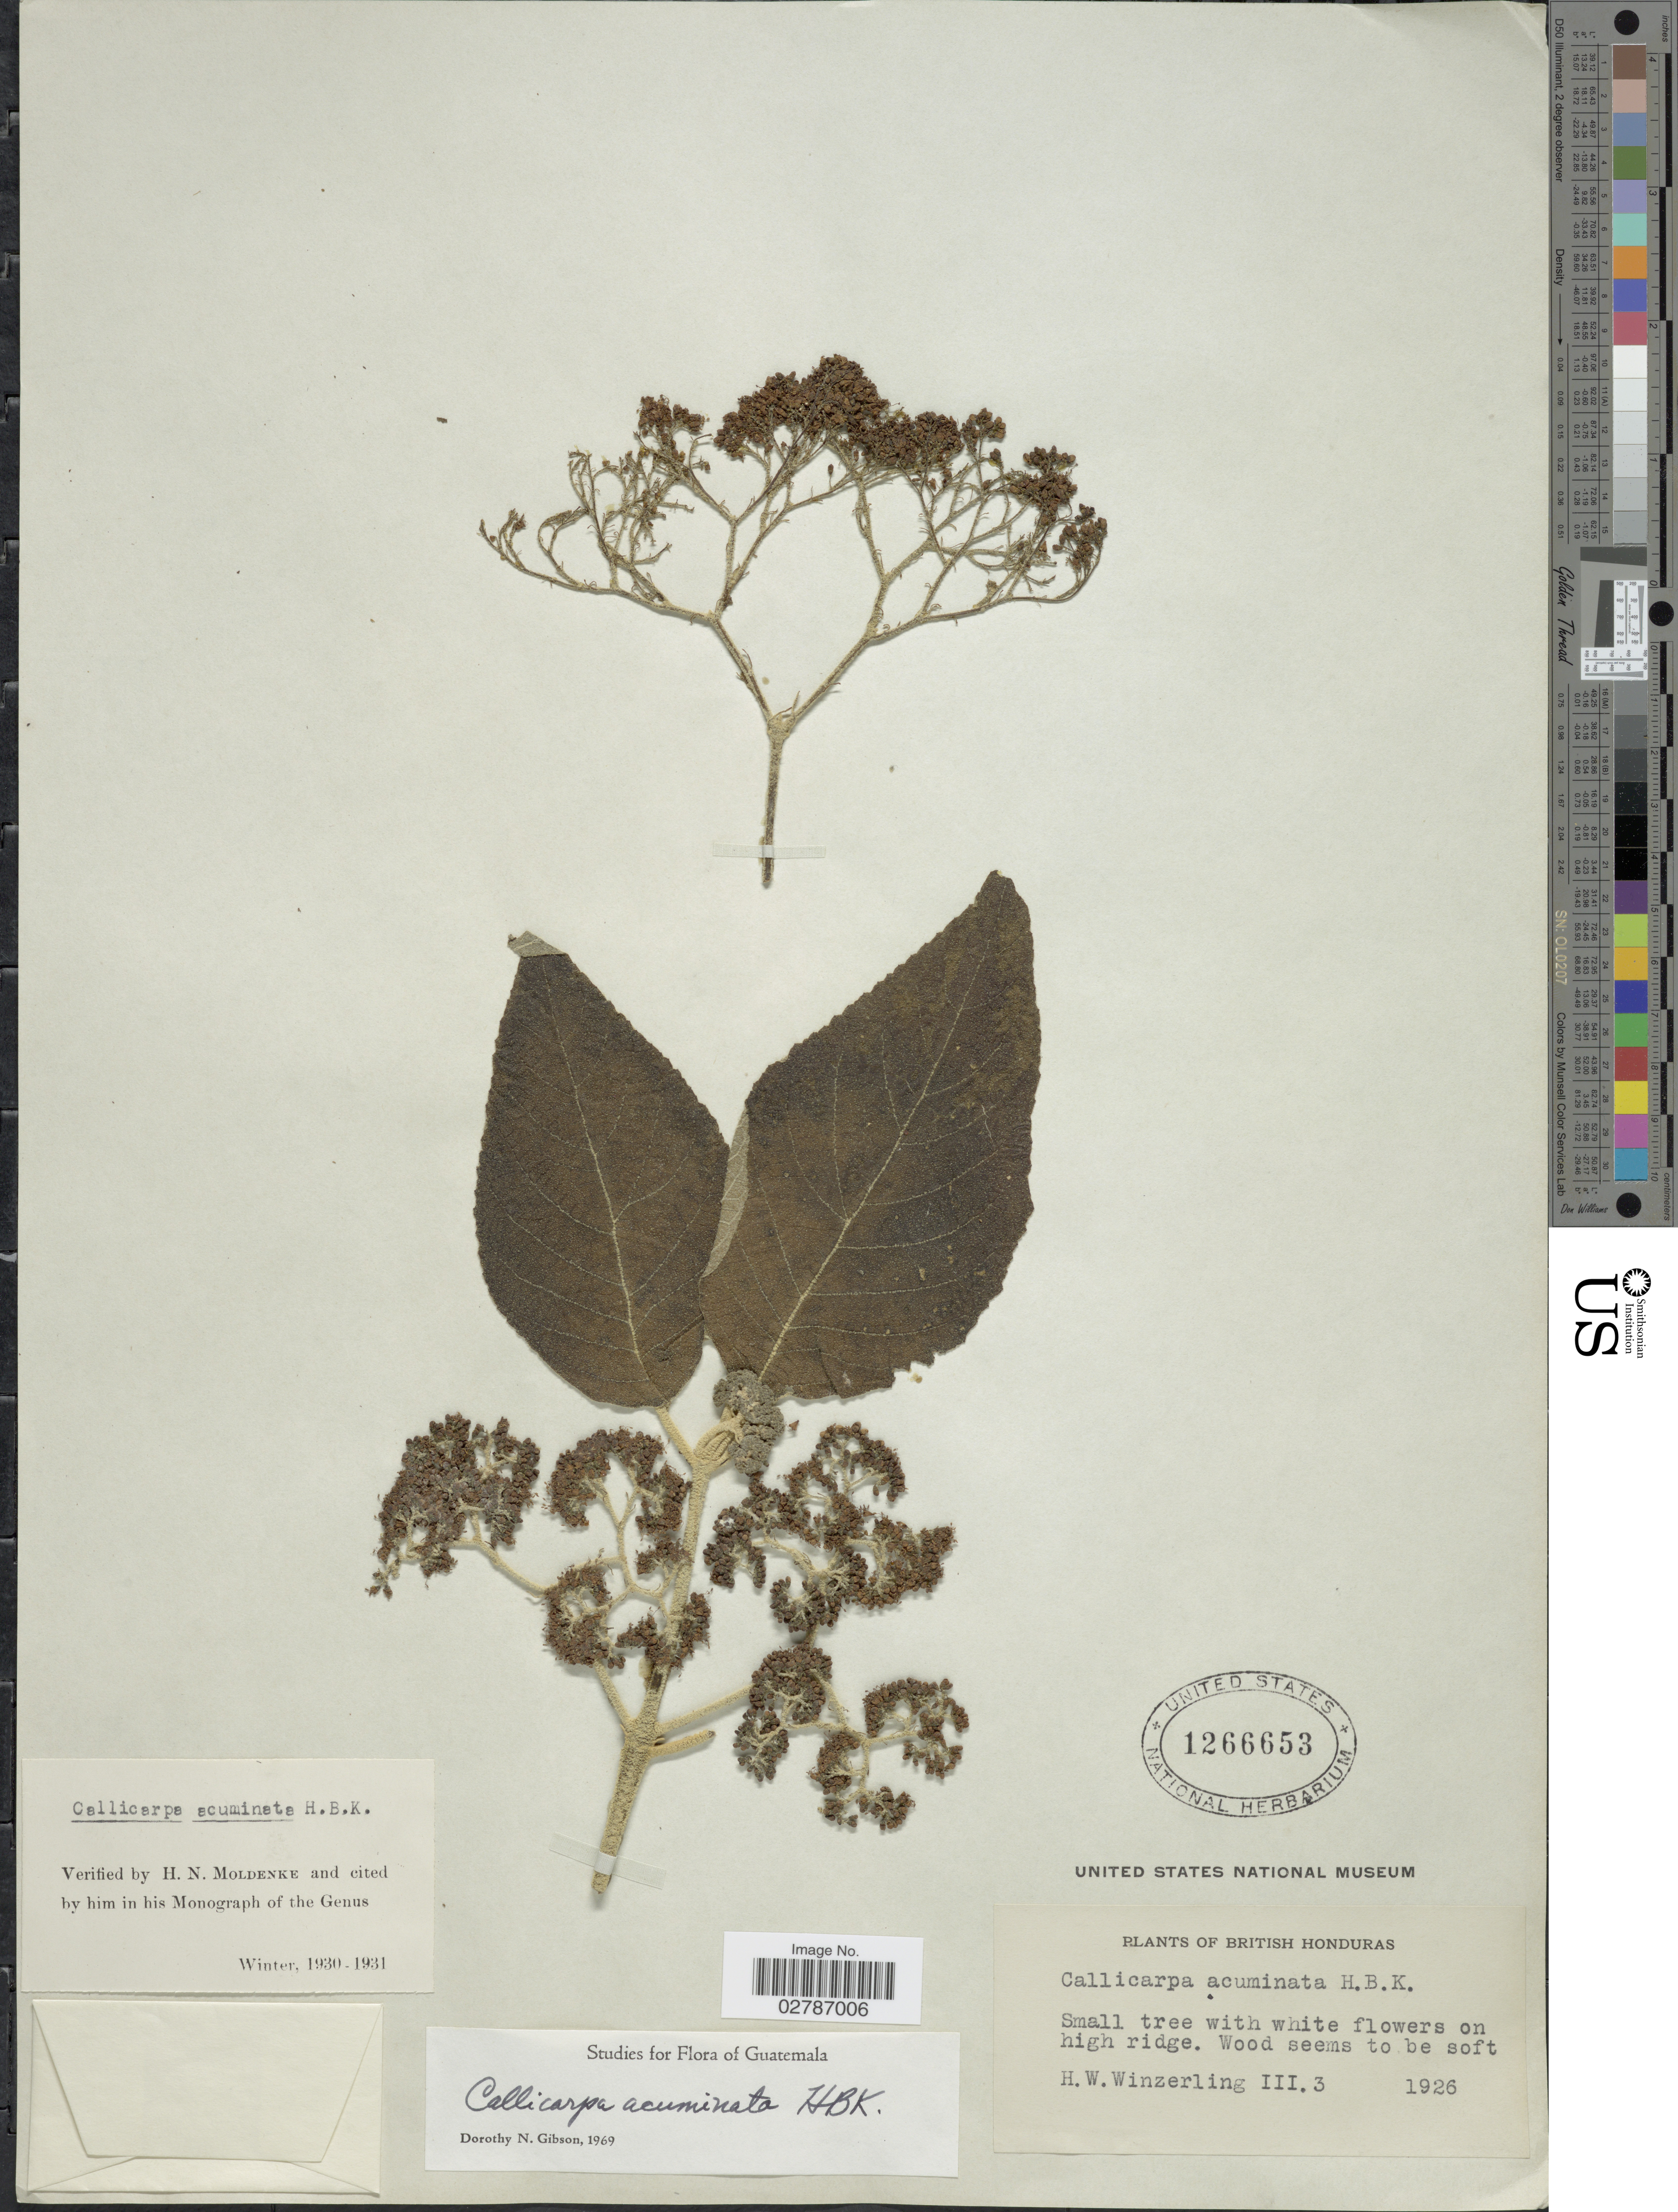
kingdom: Plantae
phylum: Tracheophyta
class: Magnoliopsida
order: Lamiales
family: Lamiaceae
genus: Callicarpa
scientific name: Callicarpa acuminata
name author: Kunth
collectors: H. Winzerling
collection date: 1926-03-03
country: Belize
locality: British Honduras.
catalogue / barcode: US 1266653